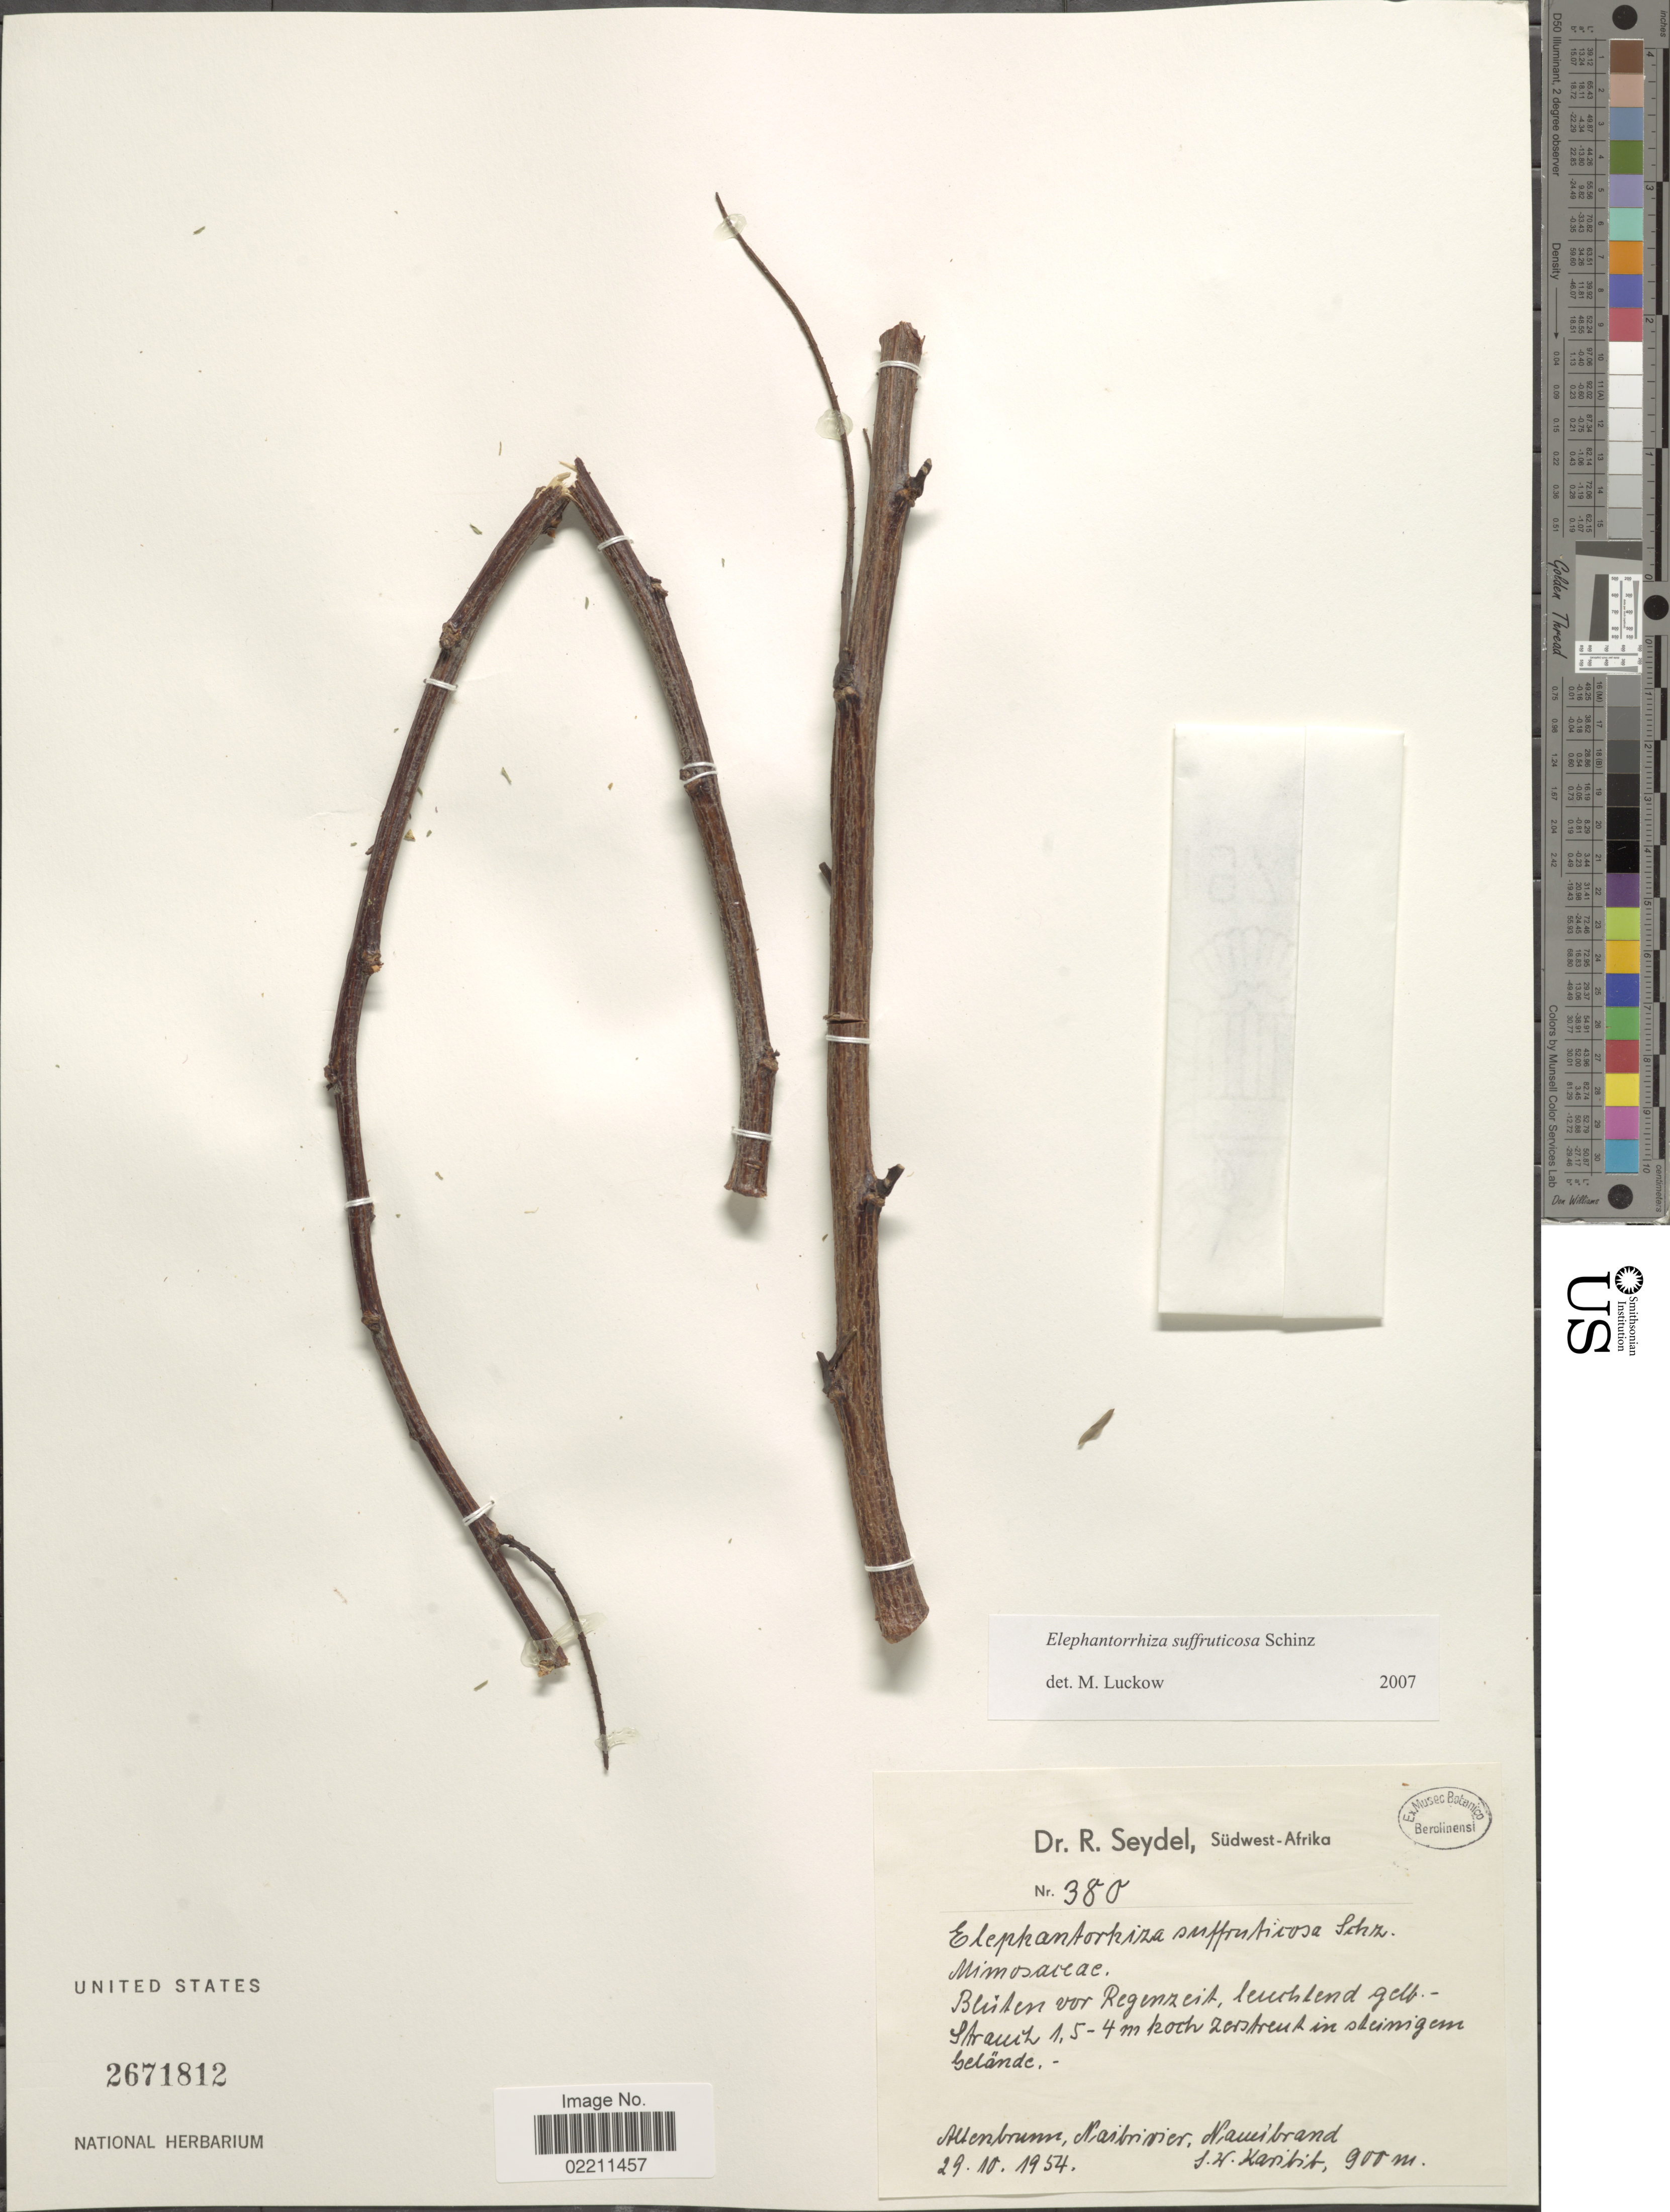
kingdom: Plantae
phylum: Tracheophyta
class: Magnoliopsida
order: Fabales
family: Fabaceae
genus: Entada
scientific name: Entada rangei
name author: (Harms) S.A. O'Donnell & G.P. Lewis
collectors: R. Seydel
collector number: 380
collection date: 1954-10-29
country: Namibia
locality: Sudwest-Afrika. Altenbrunn, Naibrivier, Namibrand, S.W. Kanibib.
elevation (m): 900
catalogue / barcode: US 2671812